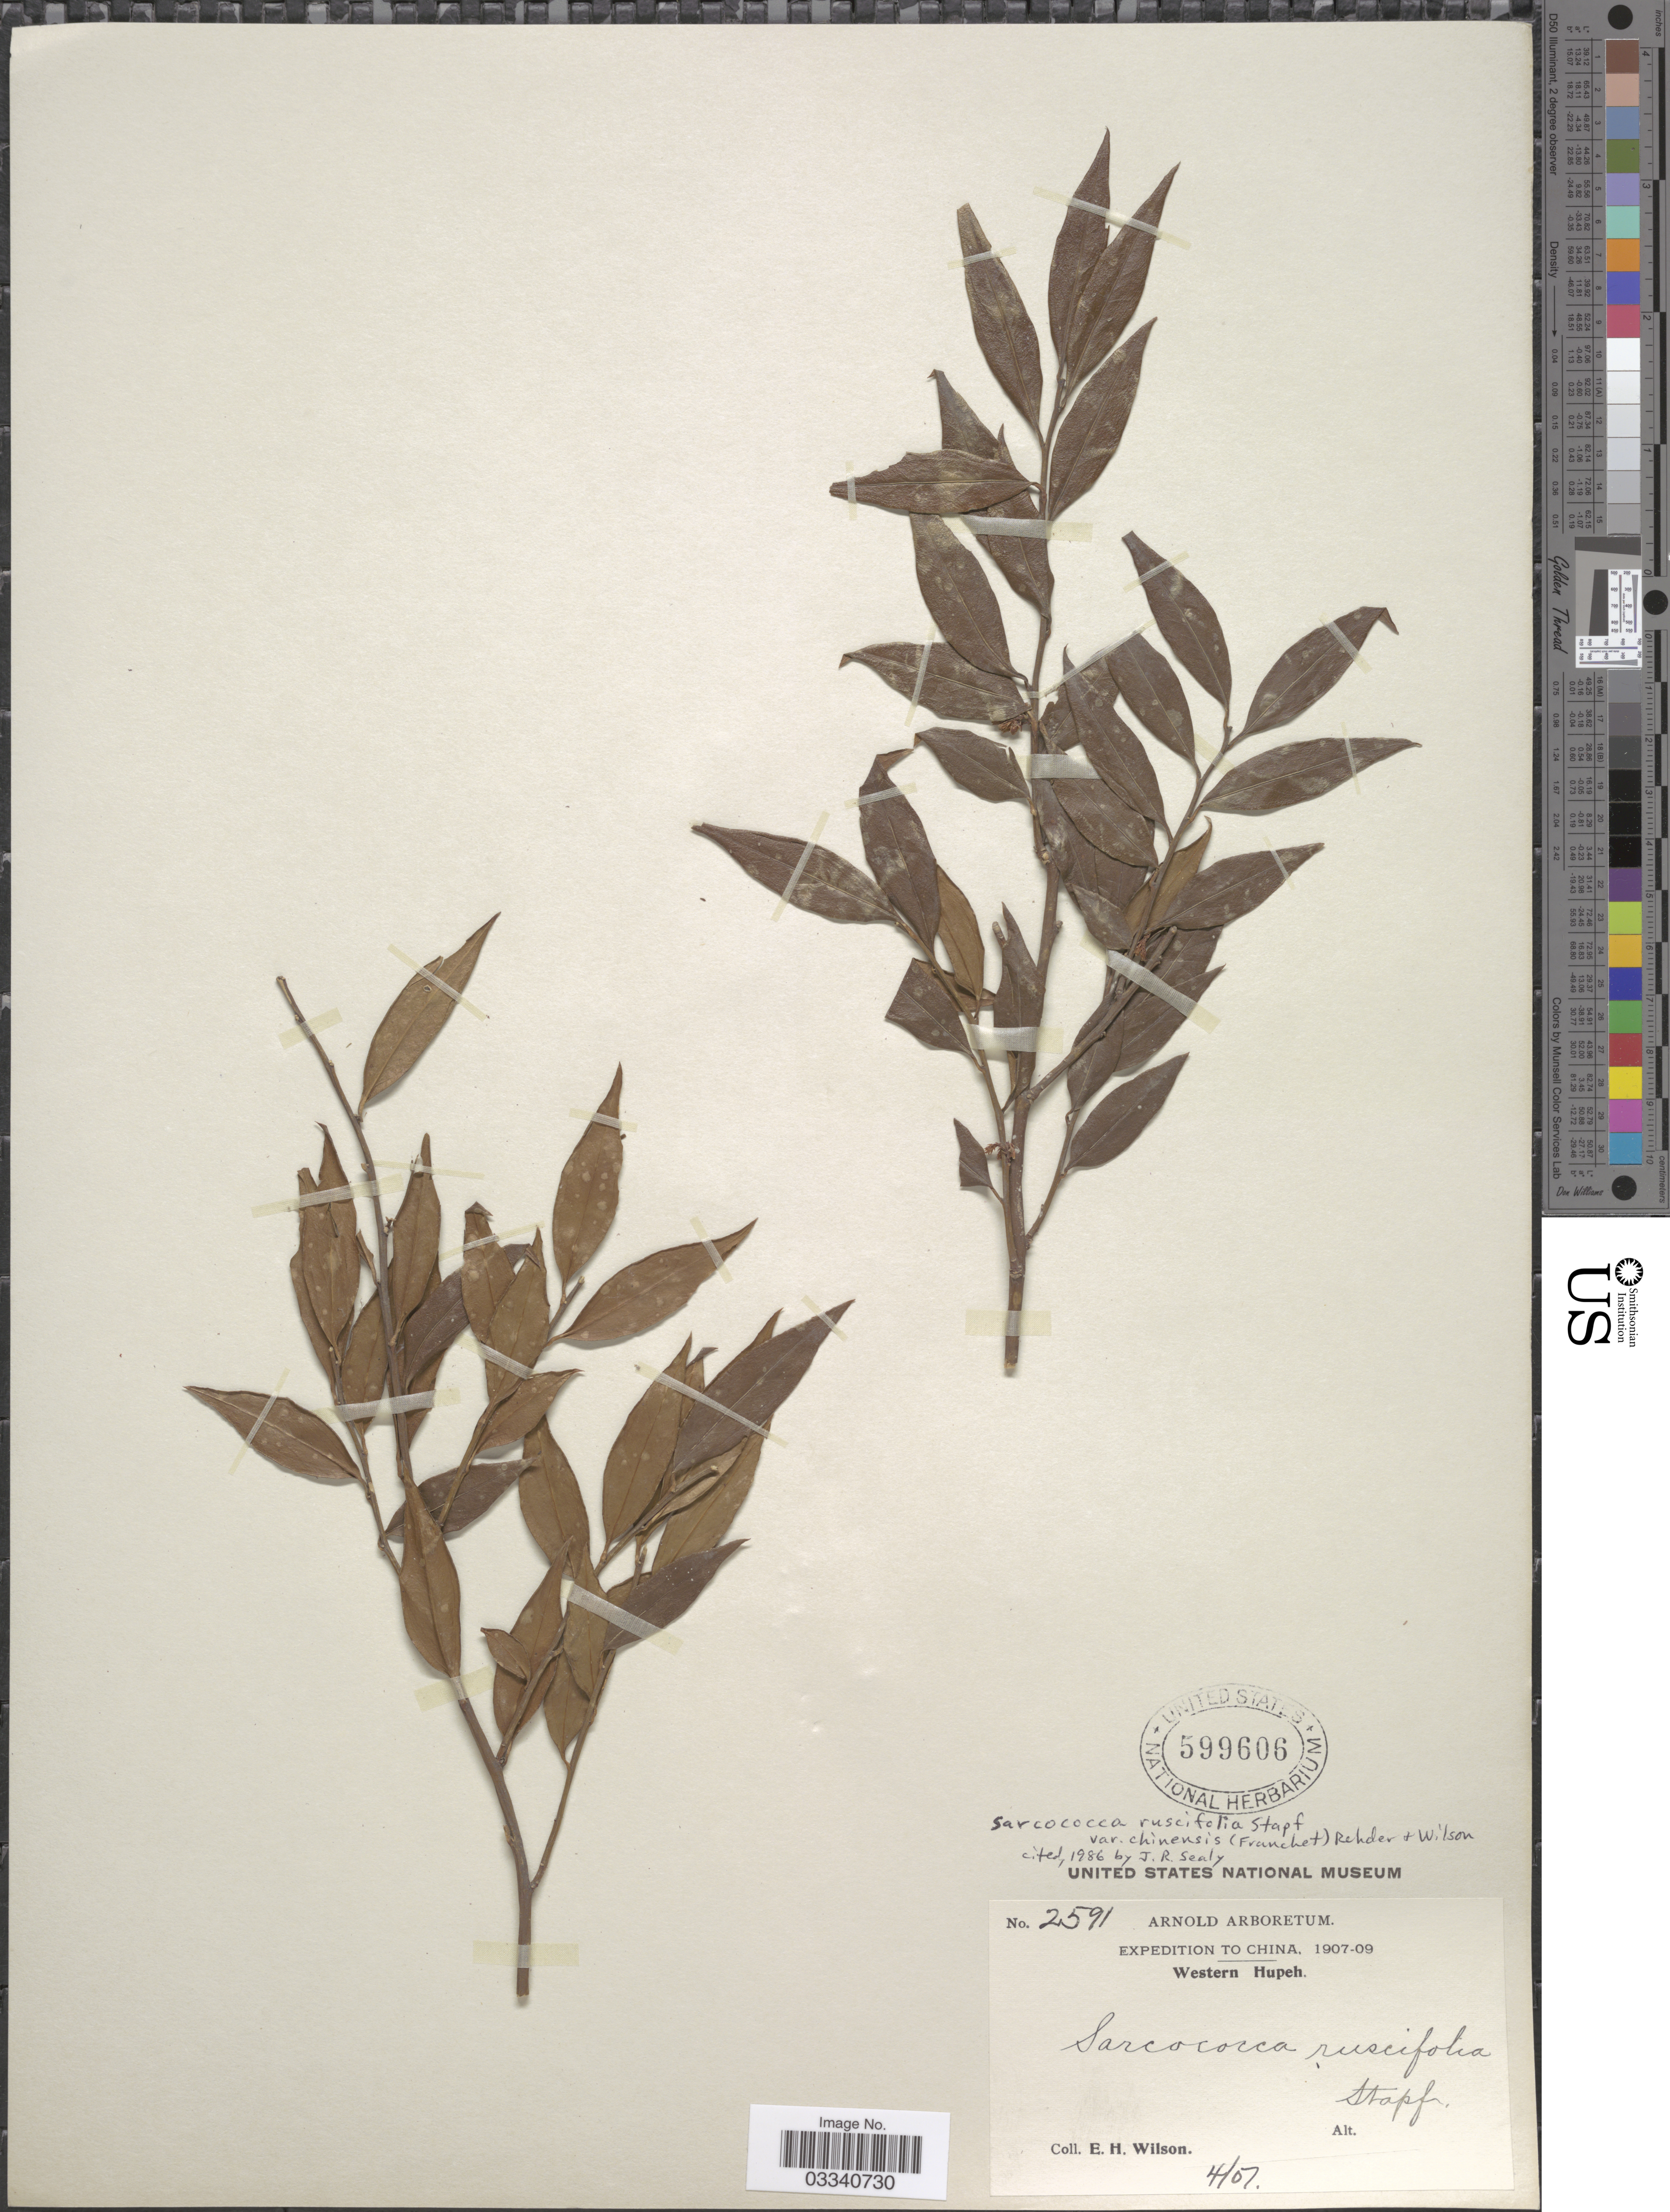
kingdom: Plantae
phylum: Tracheophyta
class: Magnoliopsida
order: Buxales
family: Buxaceae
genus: Sarcococca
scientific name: Sarcococca ruscifolia var. chinensis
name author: Rehder & E.H. Wilson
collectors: E. Wilson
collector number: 2591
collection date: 1907-04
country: China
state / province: Hubei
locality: Western Hupeh.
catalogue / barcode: US 599606